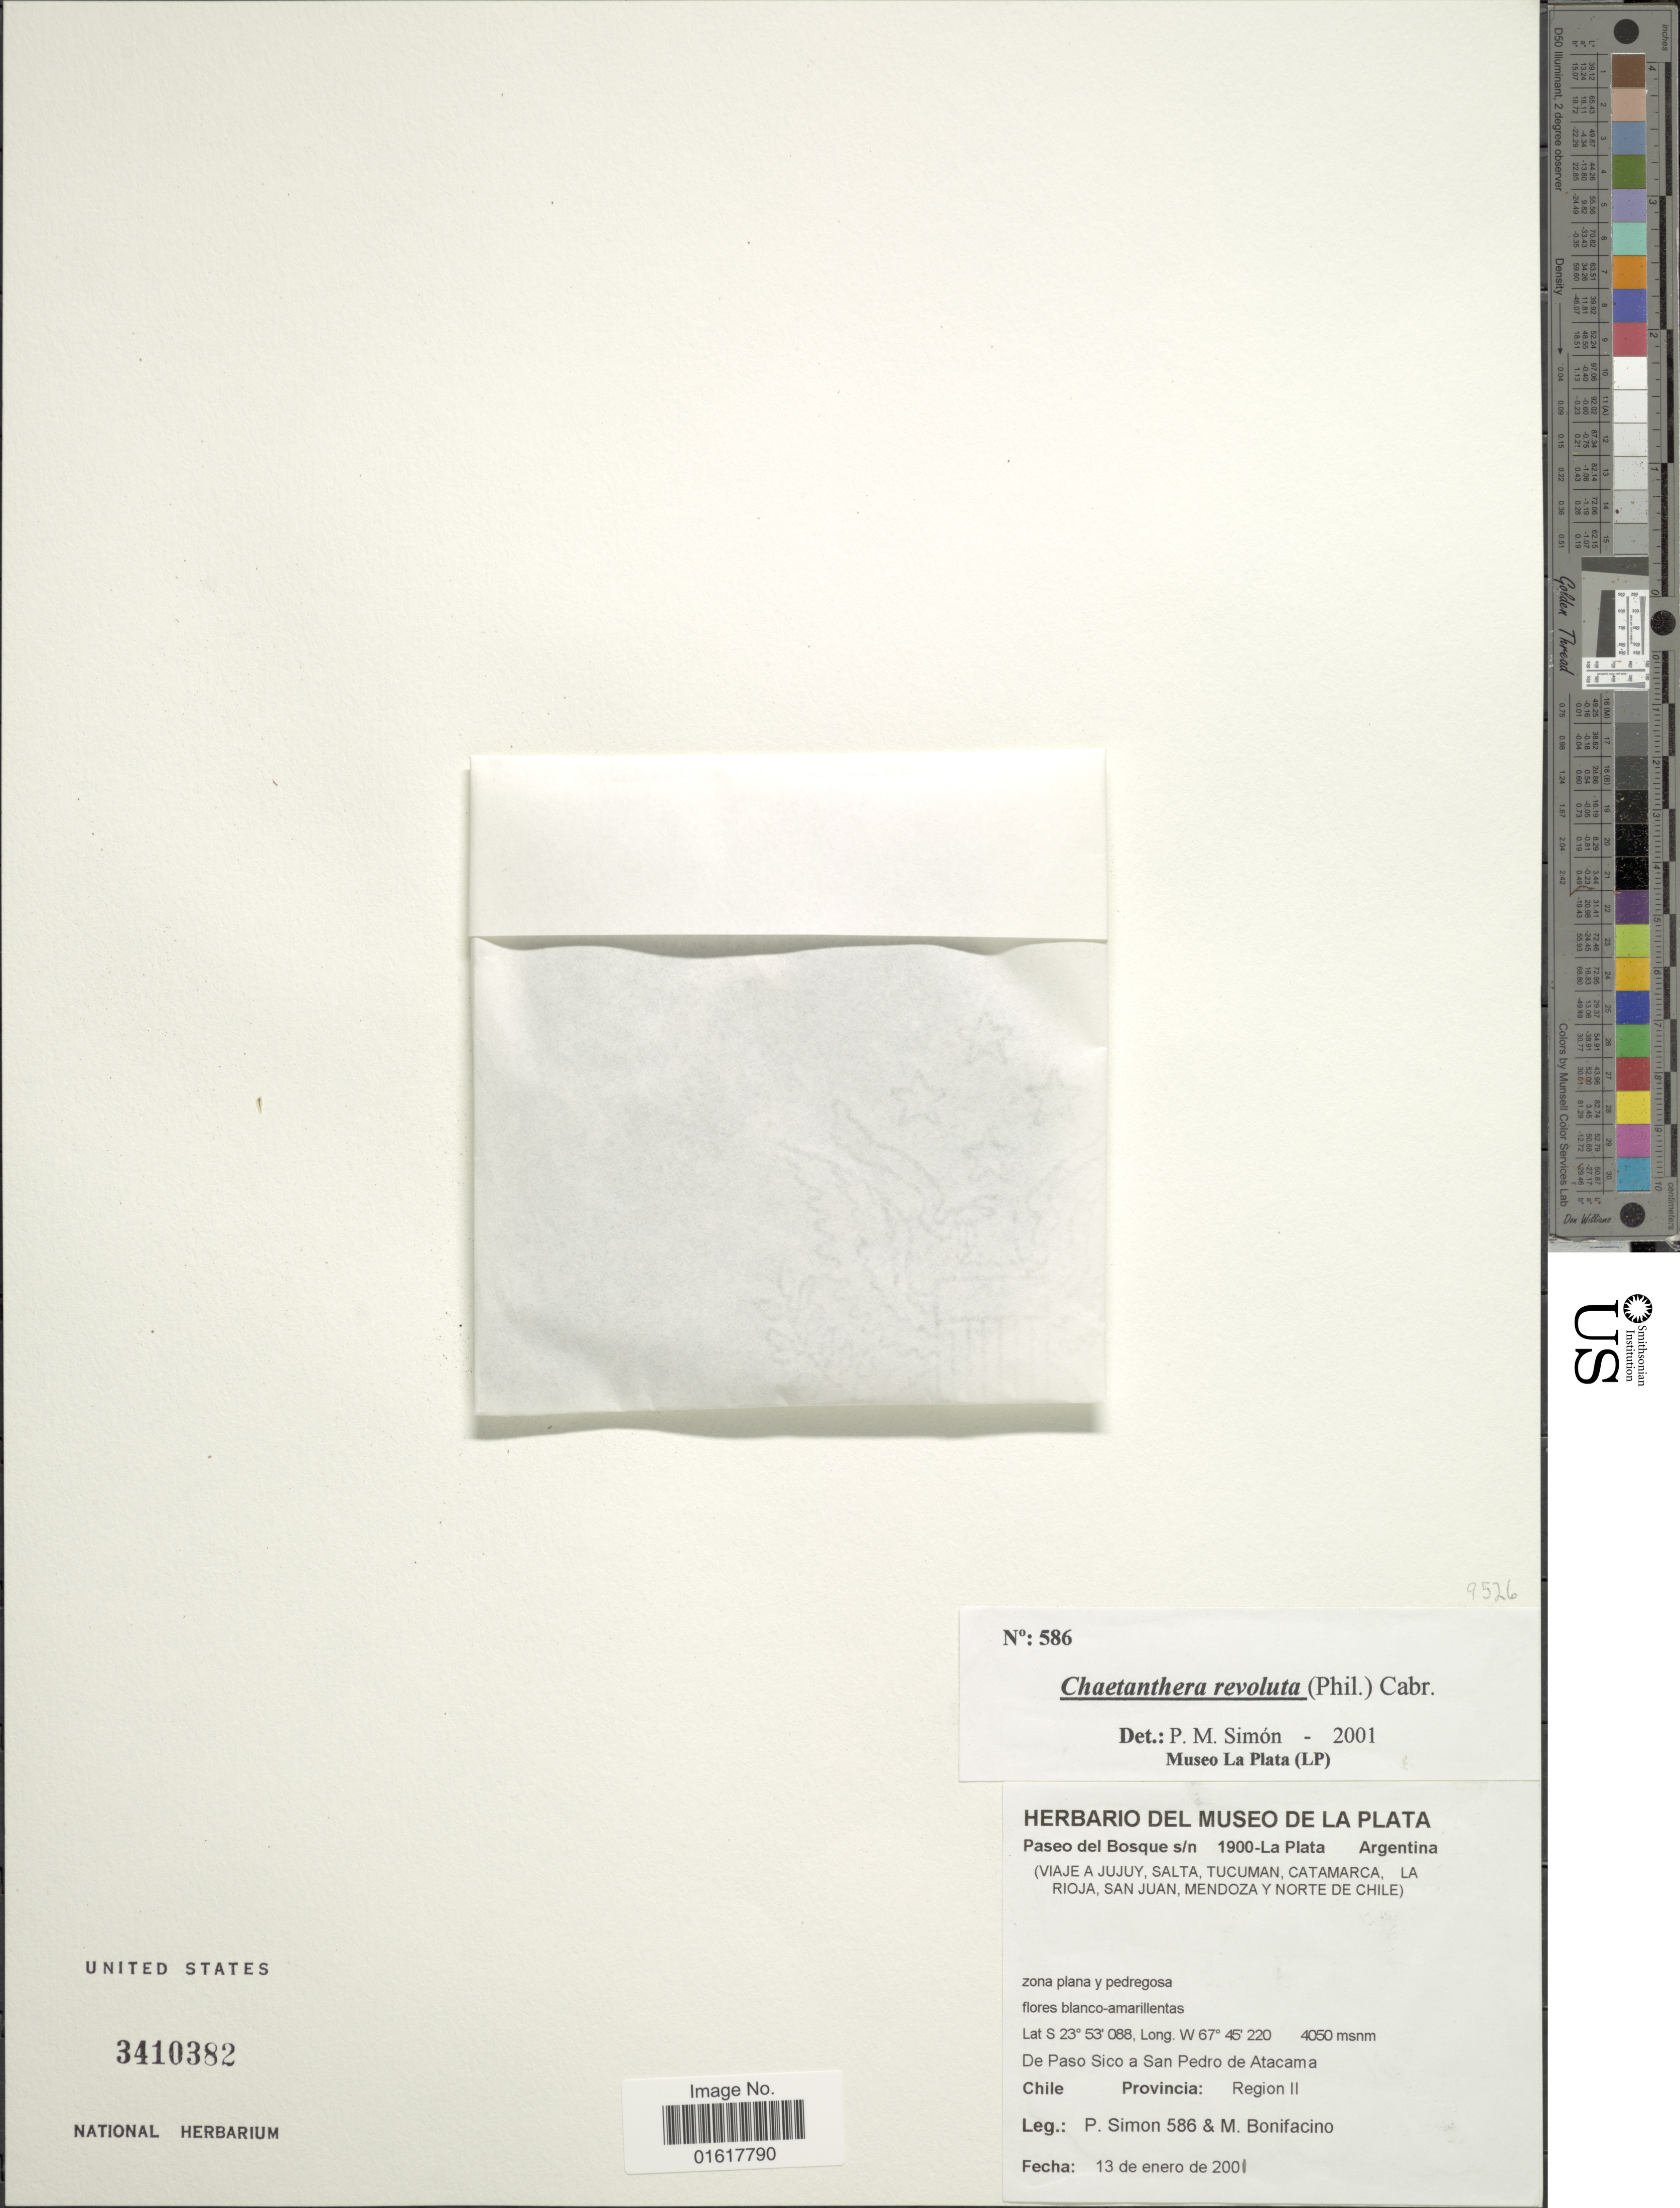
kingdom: Plantae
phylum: Tracheophyta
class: Magnoliopsida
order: Asterales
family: Asteraceae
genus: Chaetanthera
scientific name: Chaetanthera revoluta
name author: (Phil.) Cabrera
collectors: P. Simon & M. Bonifacino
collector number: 586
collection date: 2001-01-13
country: Chile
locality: Provincia: Region II. De Paso Sico a San Pedro de Atacama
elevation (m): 4050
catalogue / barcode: US 3410382